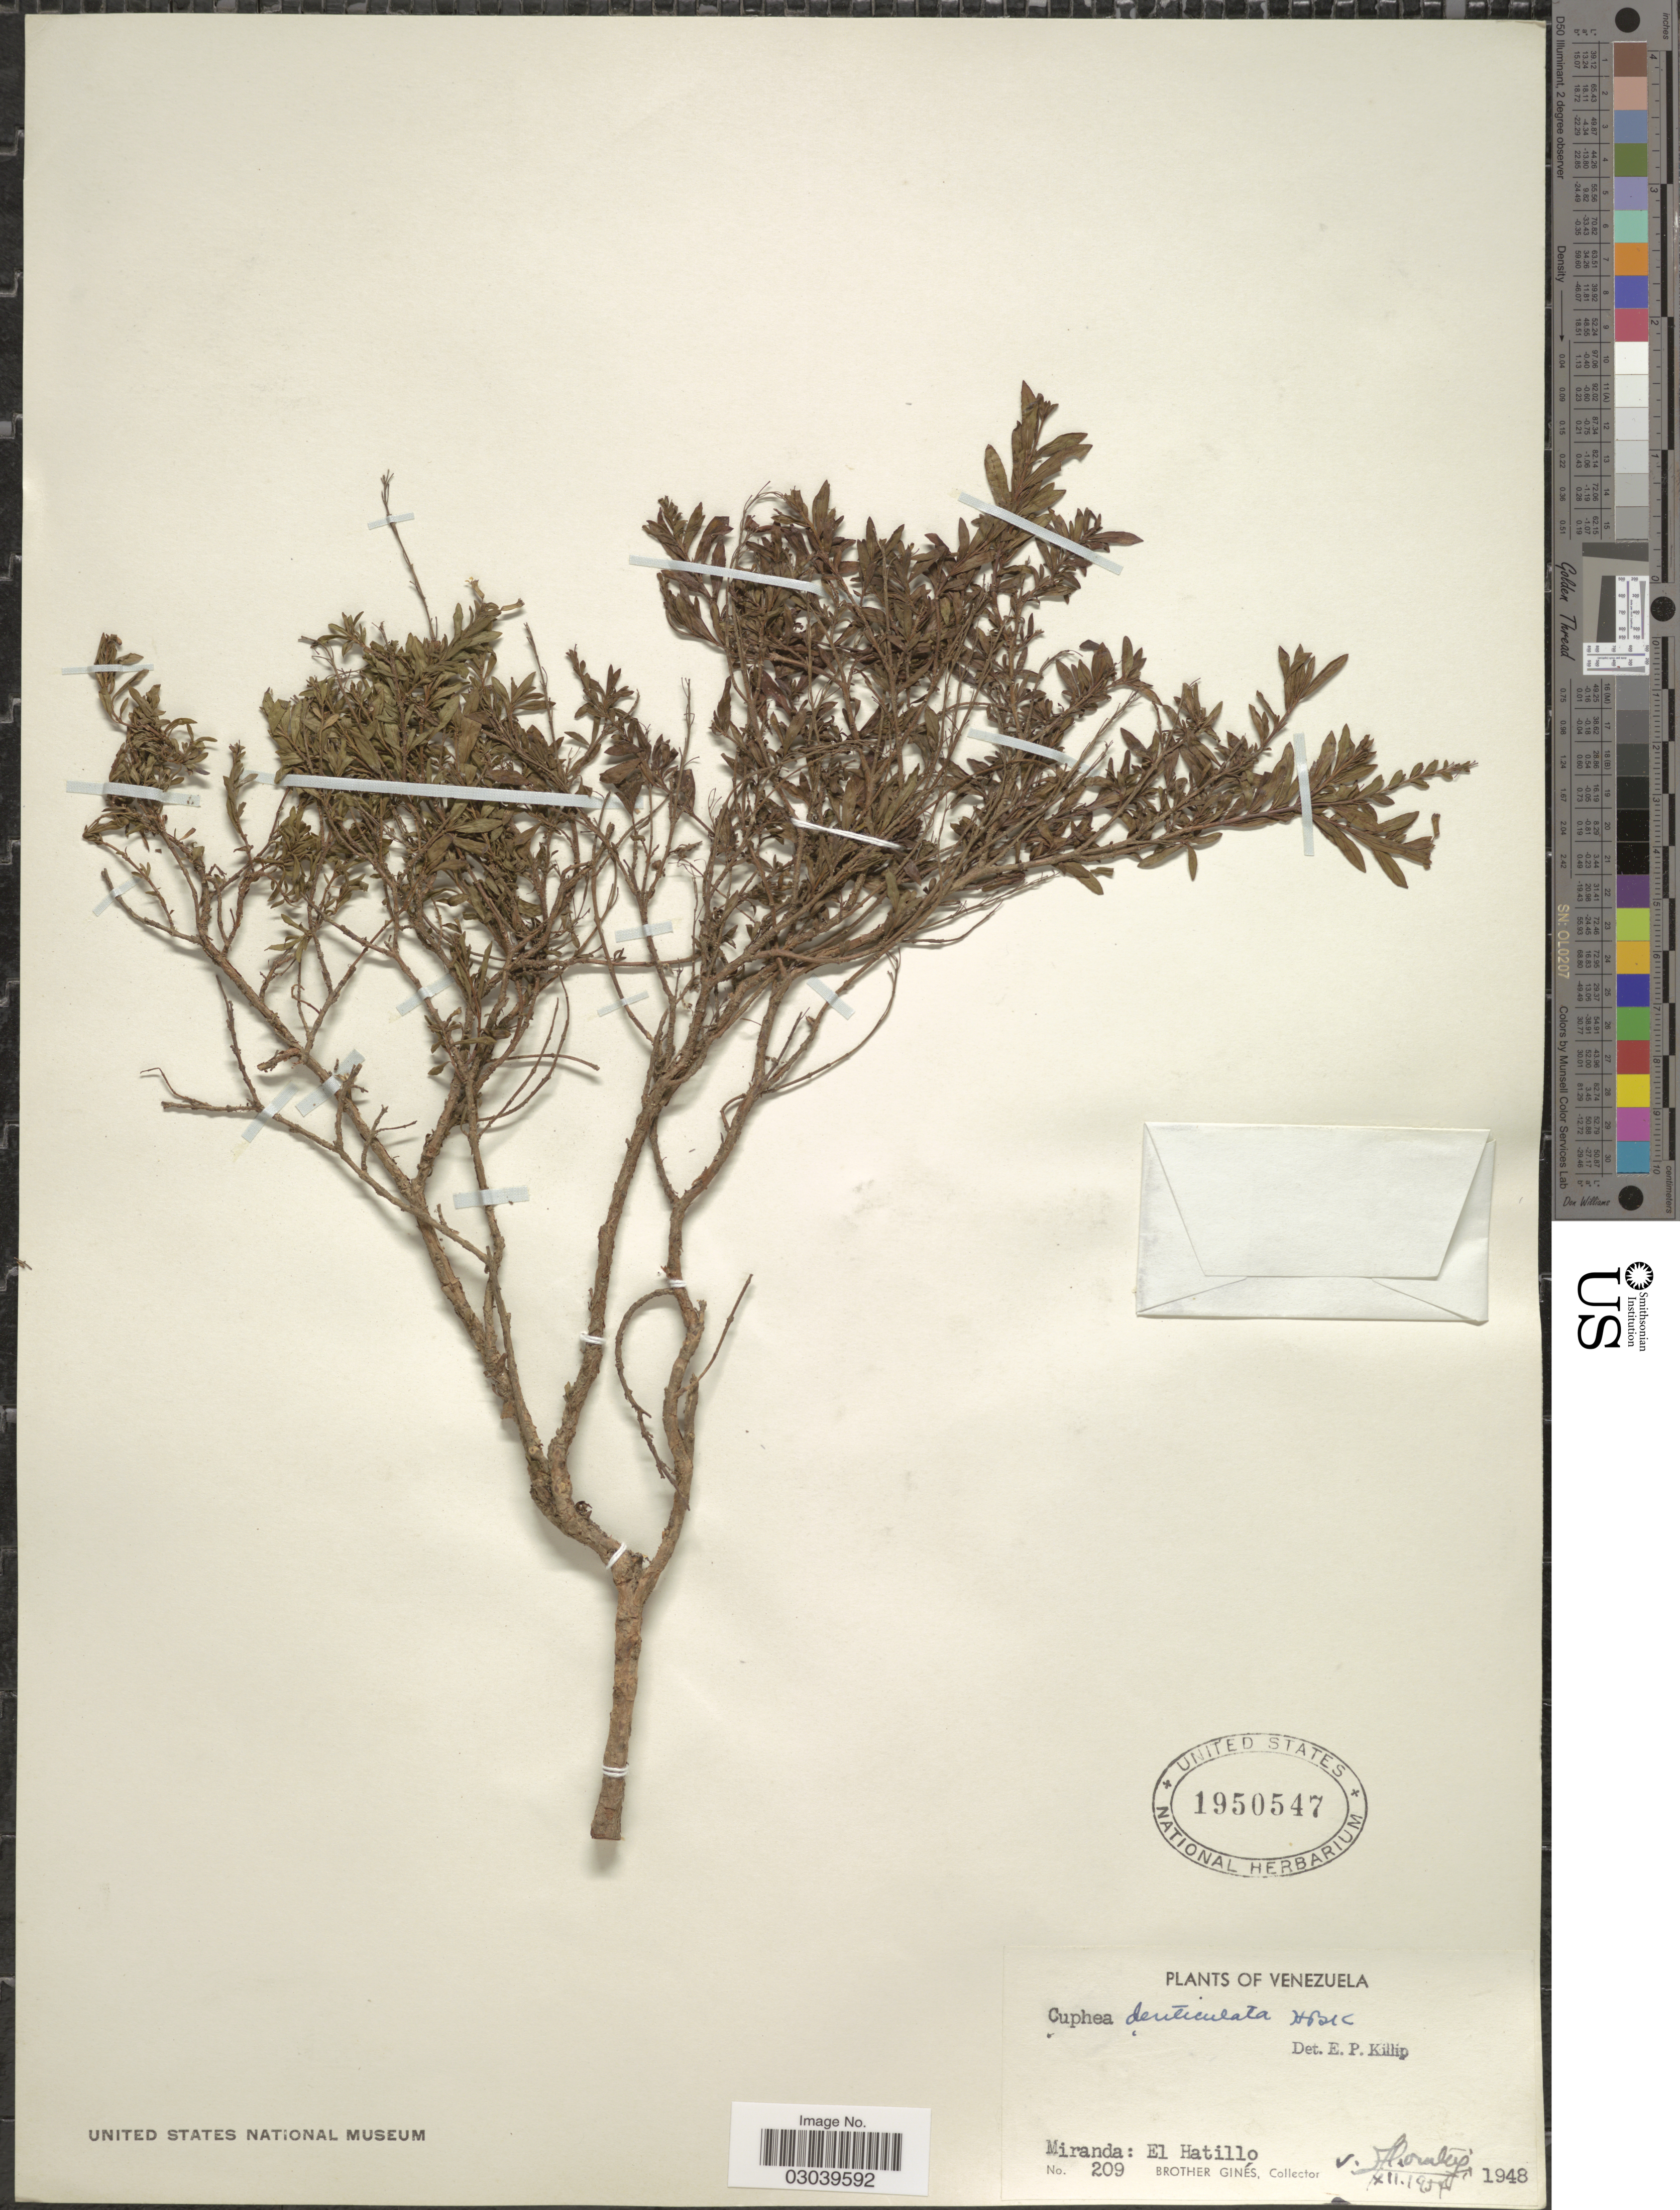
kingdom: Plantae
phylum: Tracheophyta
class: Magnoliopsida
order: Myrtales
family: Lythraceae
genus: Cuphea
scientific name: Cuphea denticulata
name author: Kunth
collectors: Bro. Gines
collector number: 209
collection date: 1948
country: Venezuela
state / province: Miranda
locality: El Hatillo.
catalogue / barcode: US 1950547